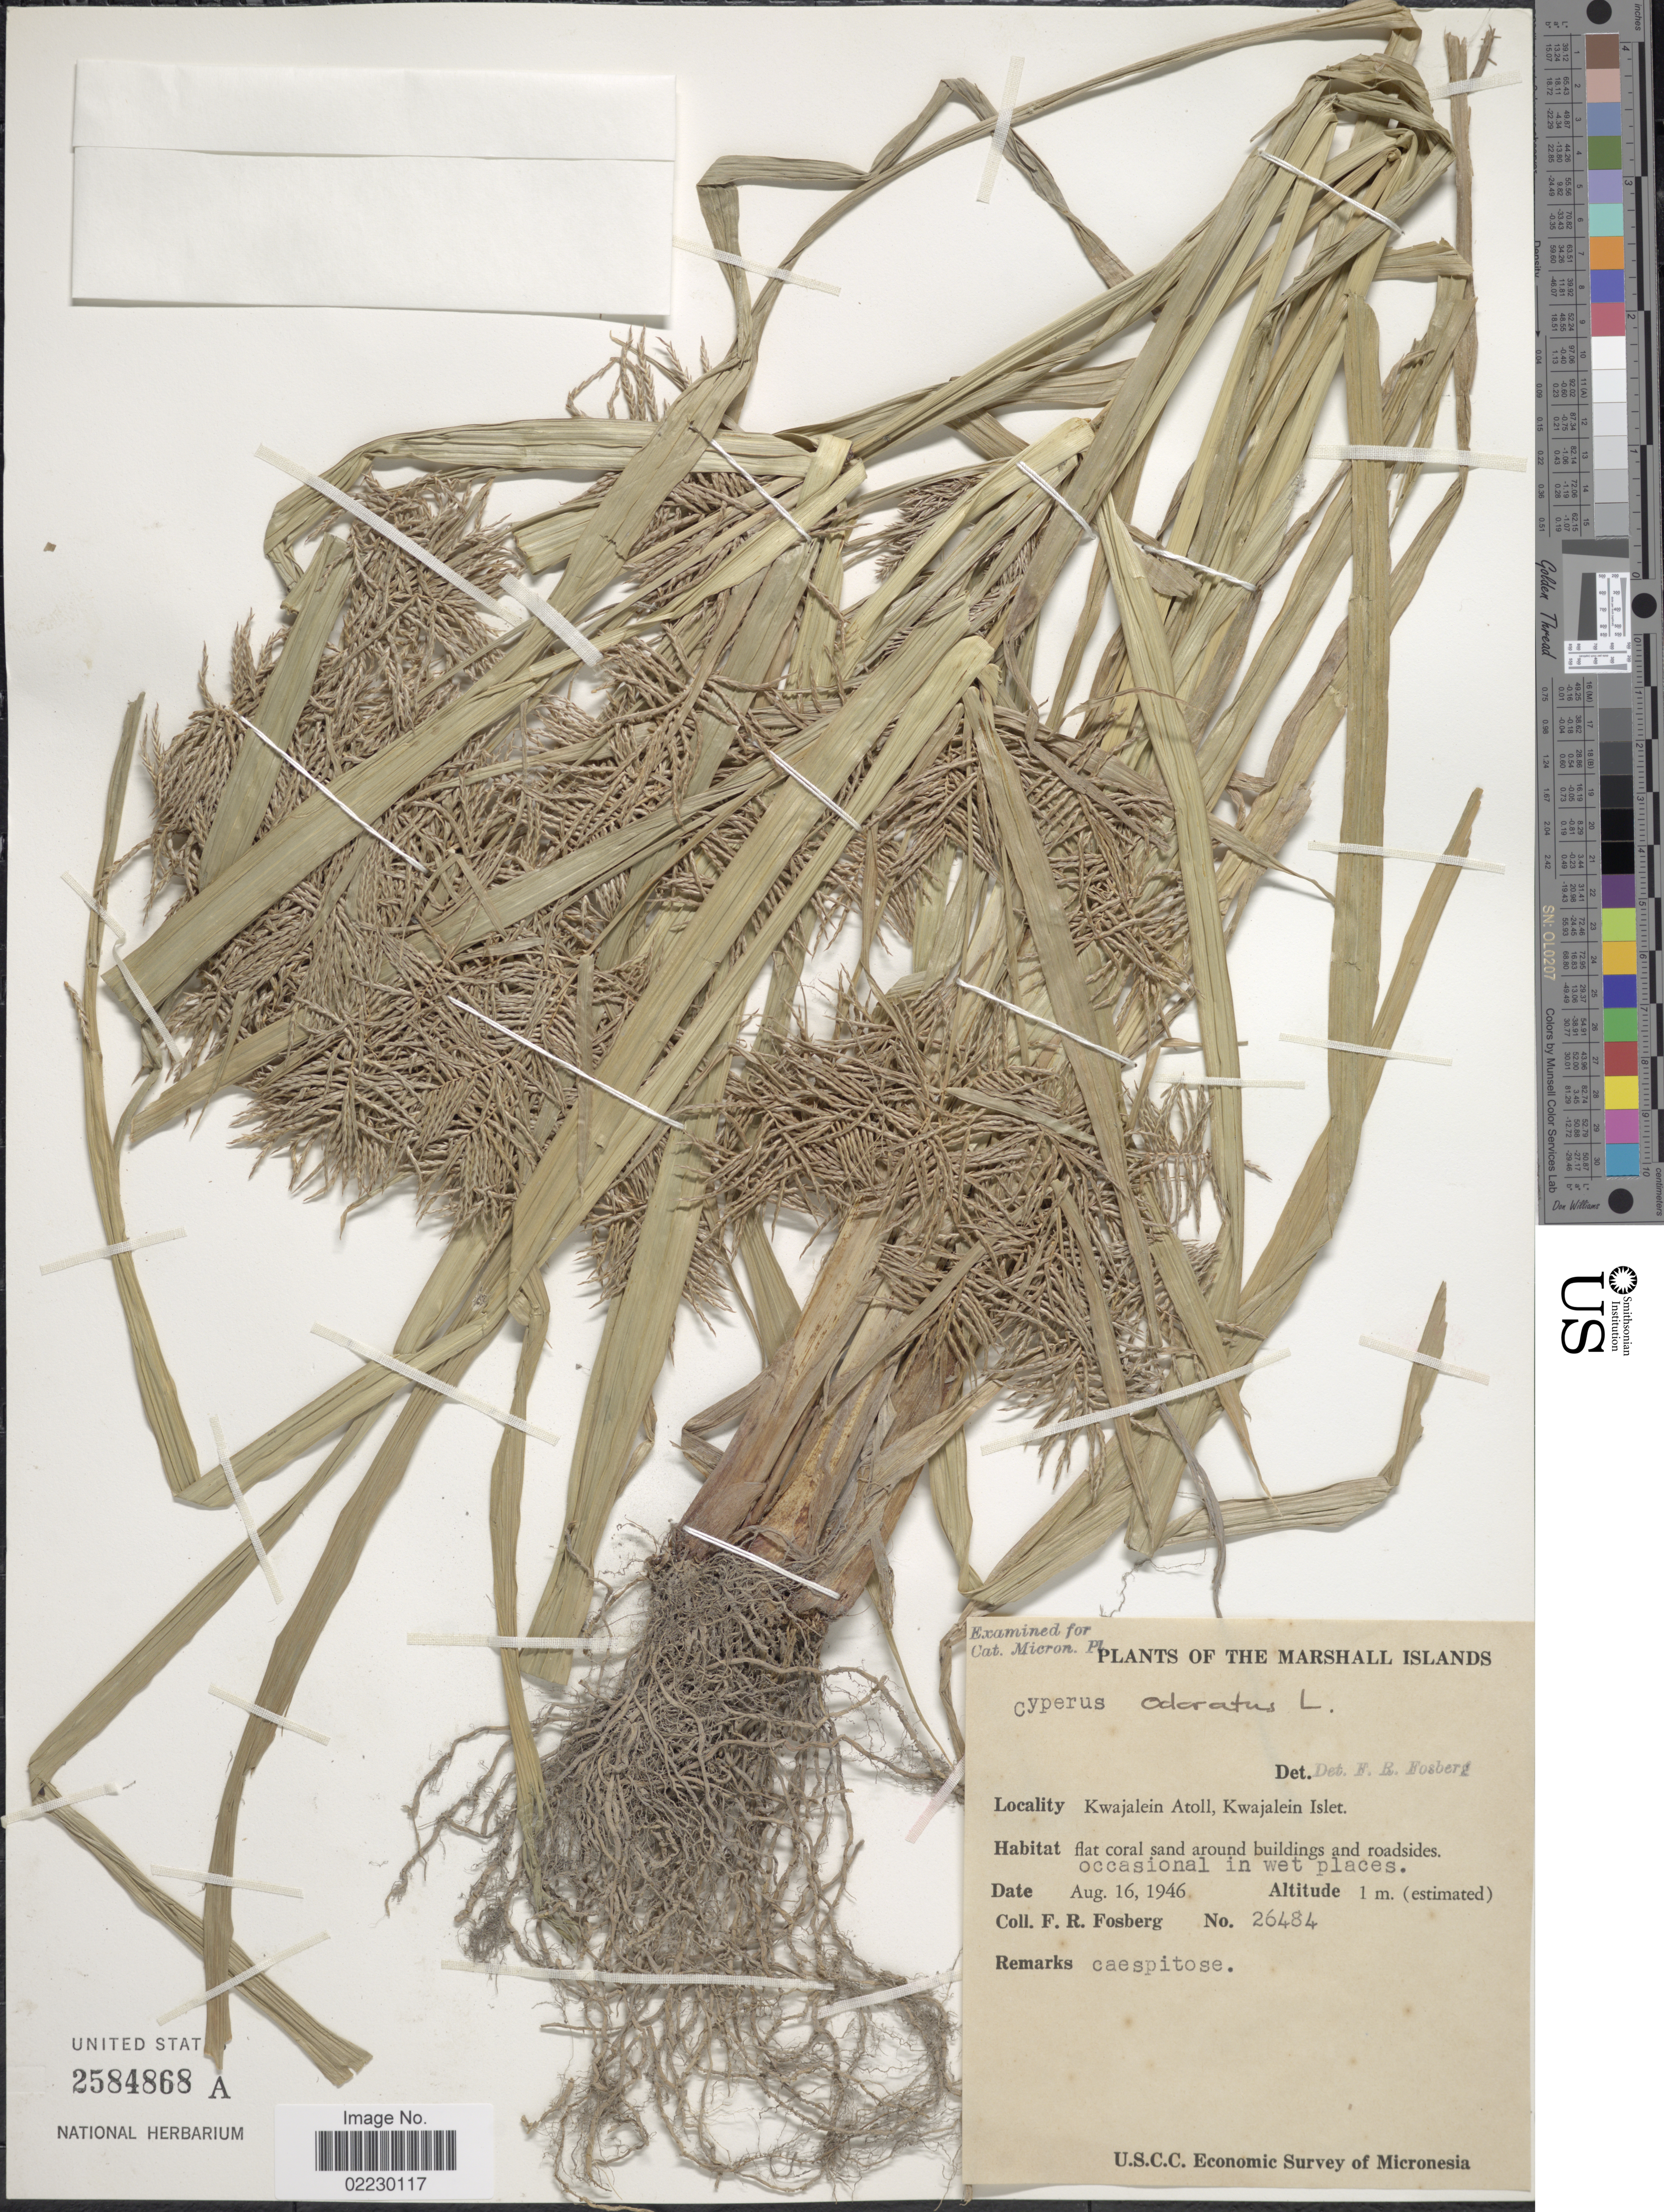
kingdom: Plantae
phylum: Tracheophyta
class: Liliopsida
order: Poales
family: Cyperaceae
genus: Cyperus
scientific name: Cyperus odoratus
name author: L.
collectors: F. R. Fosberg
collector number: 26484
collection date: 1946-08-16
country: Marshall Islands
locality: Kwajalein Atoll, Kwajalein Islet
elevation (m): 1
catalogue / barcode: US 2584868A